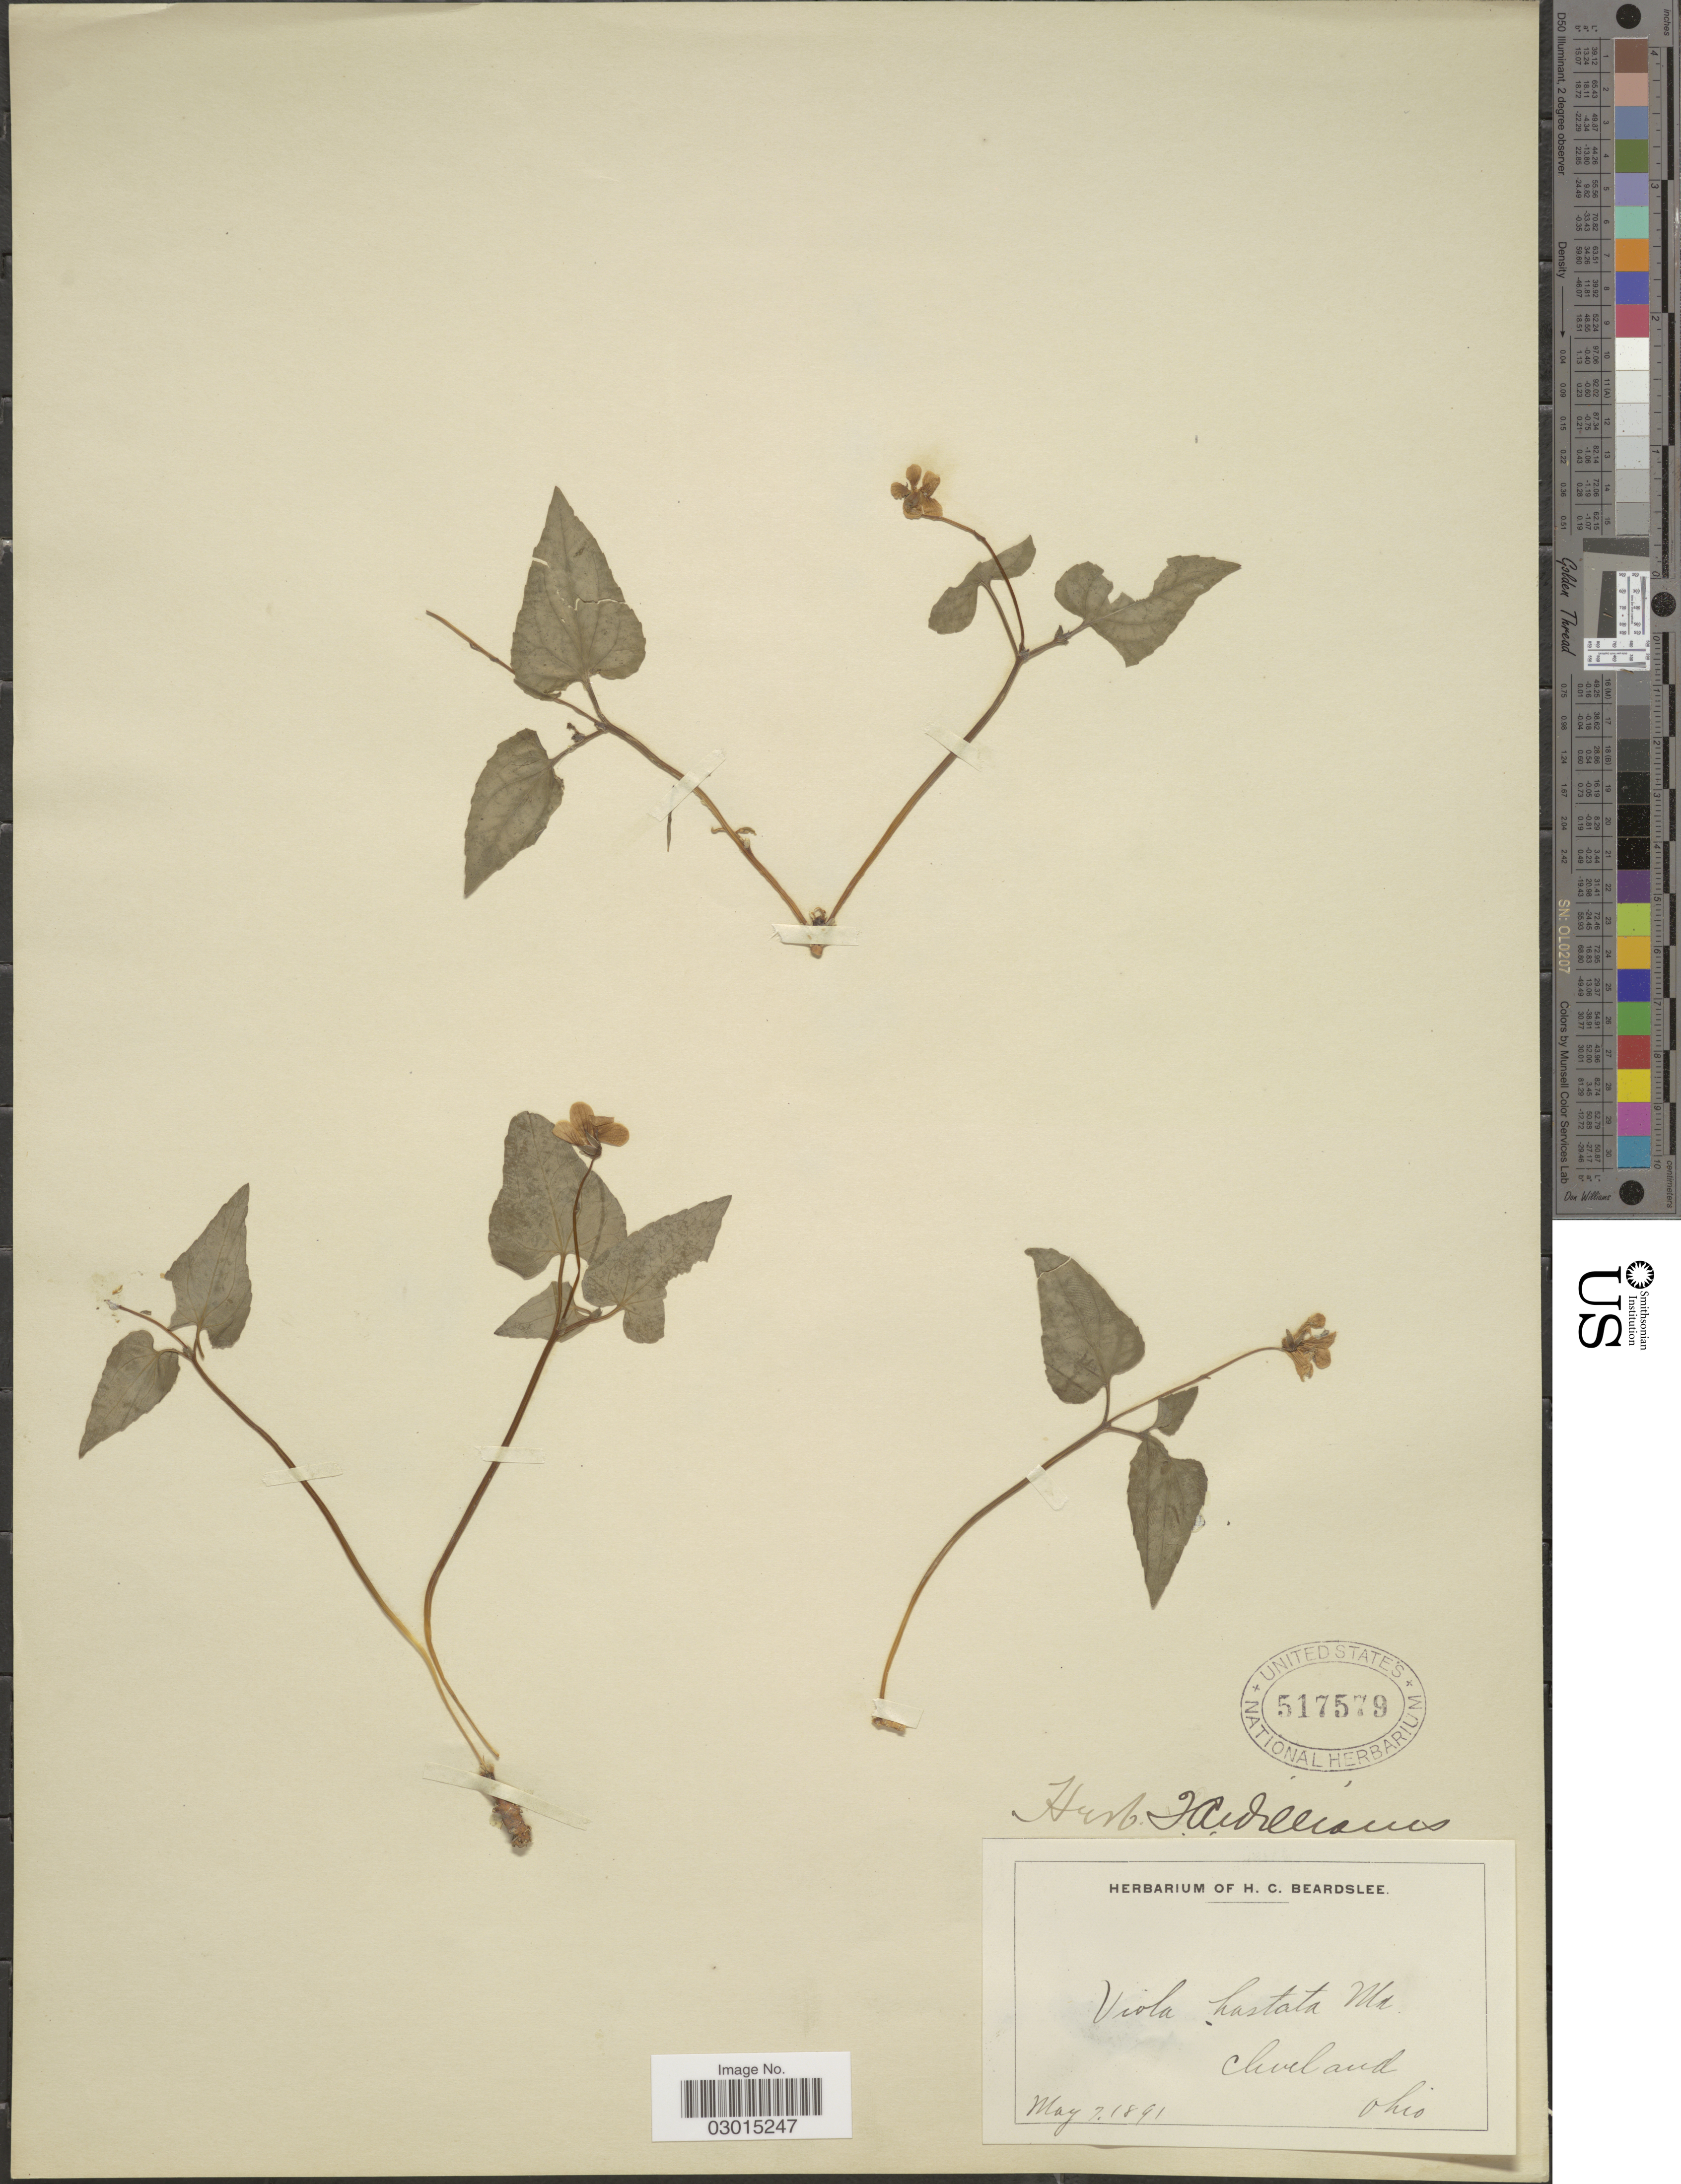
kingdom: Plantae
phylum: Tracheophyta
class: Magnoliopsida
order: Malpighiales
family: Violaceae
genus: Viola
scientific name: Viola hastata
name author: Michx.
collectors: ex herb. H. C. Beardslee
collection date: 1891-05-07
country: United States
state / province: Ohio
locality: Cleveland.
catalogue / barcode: US 517579